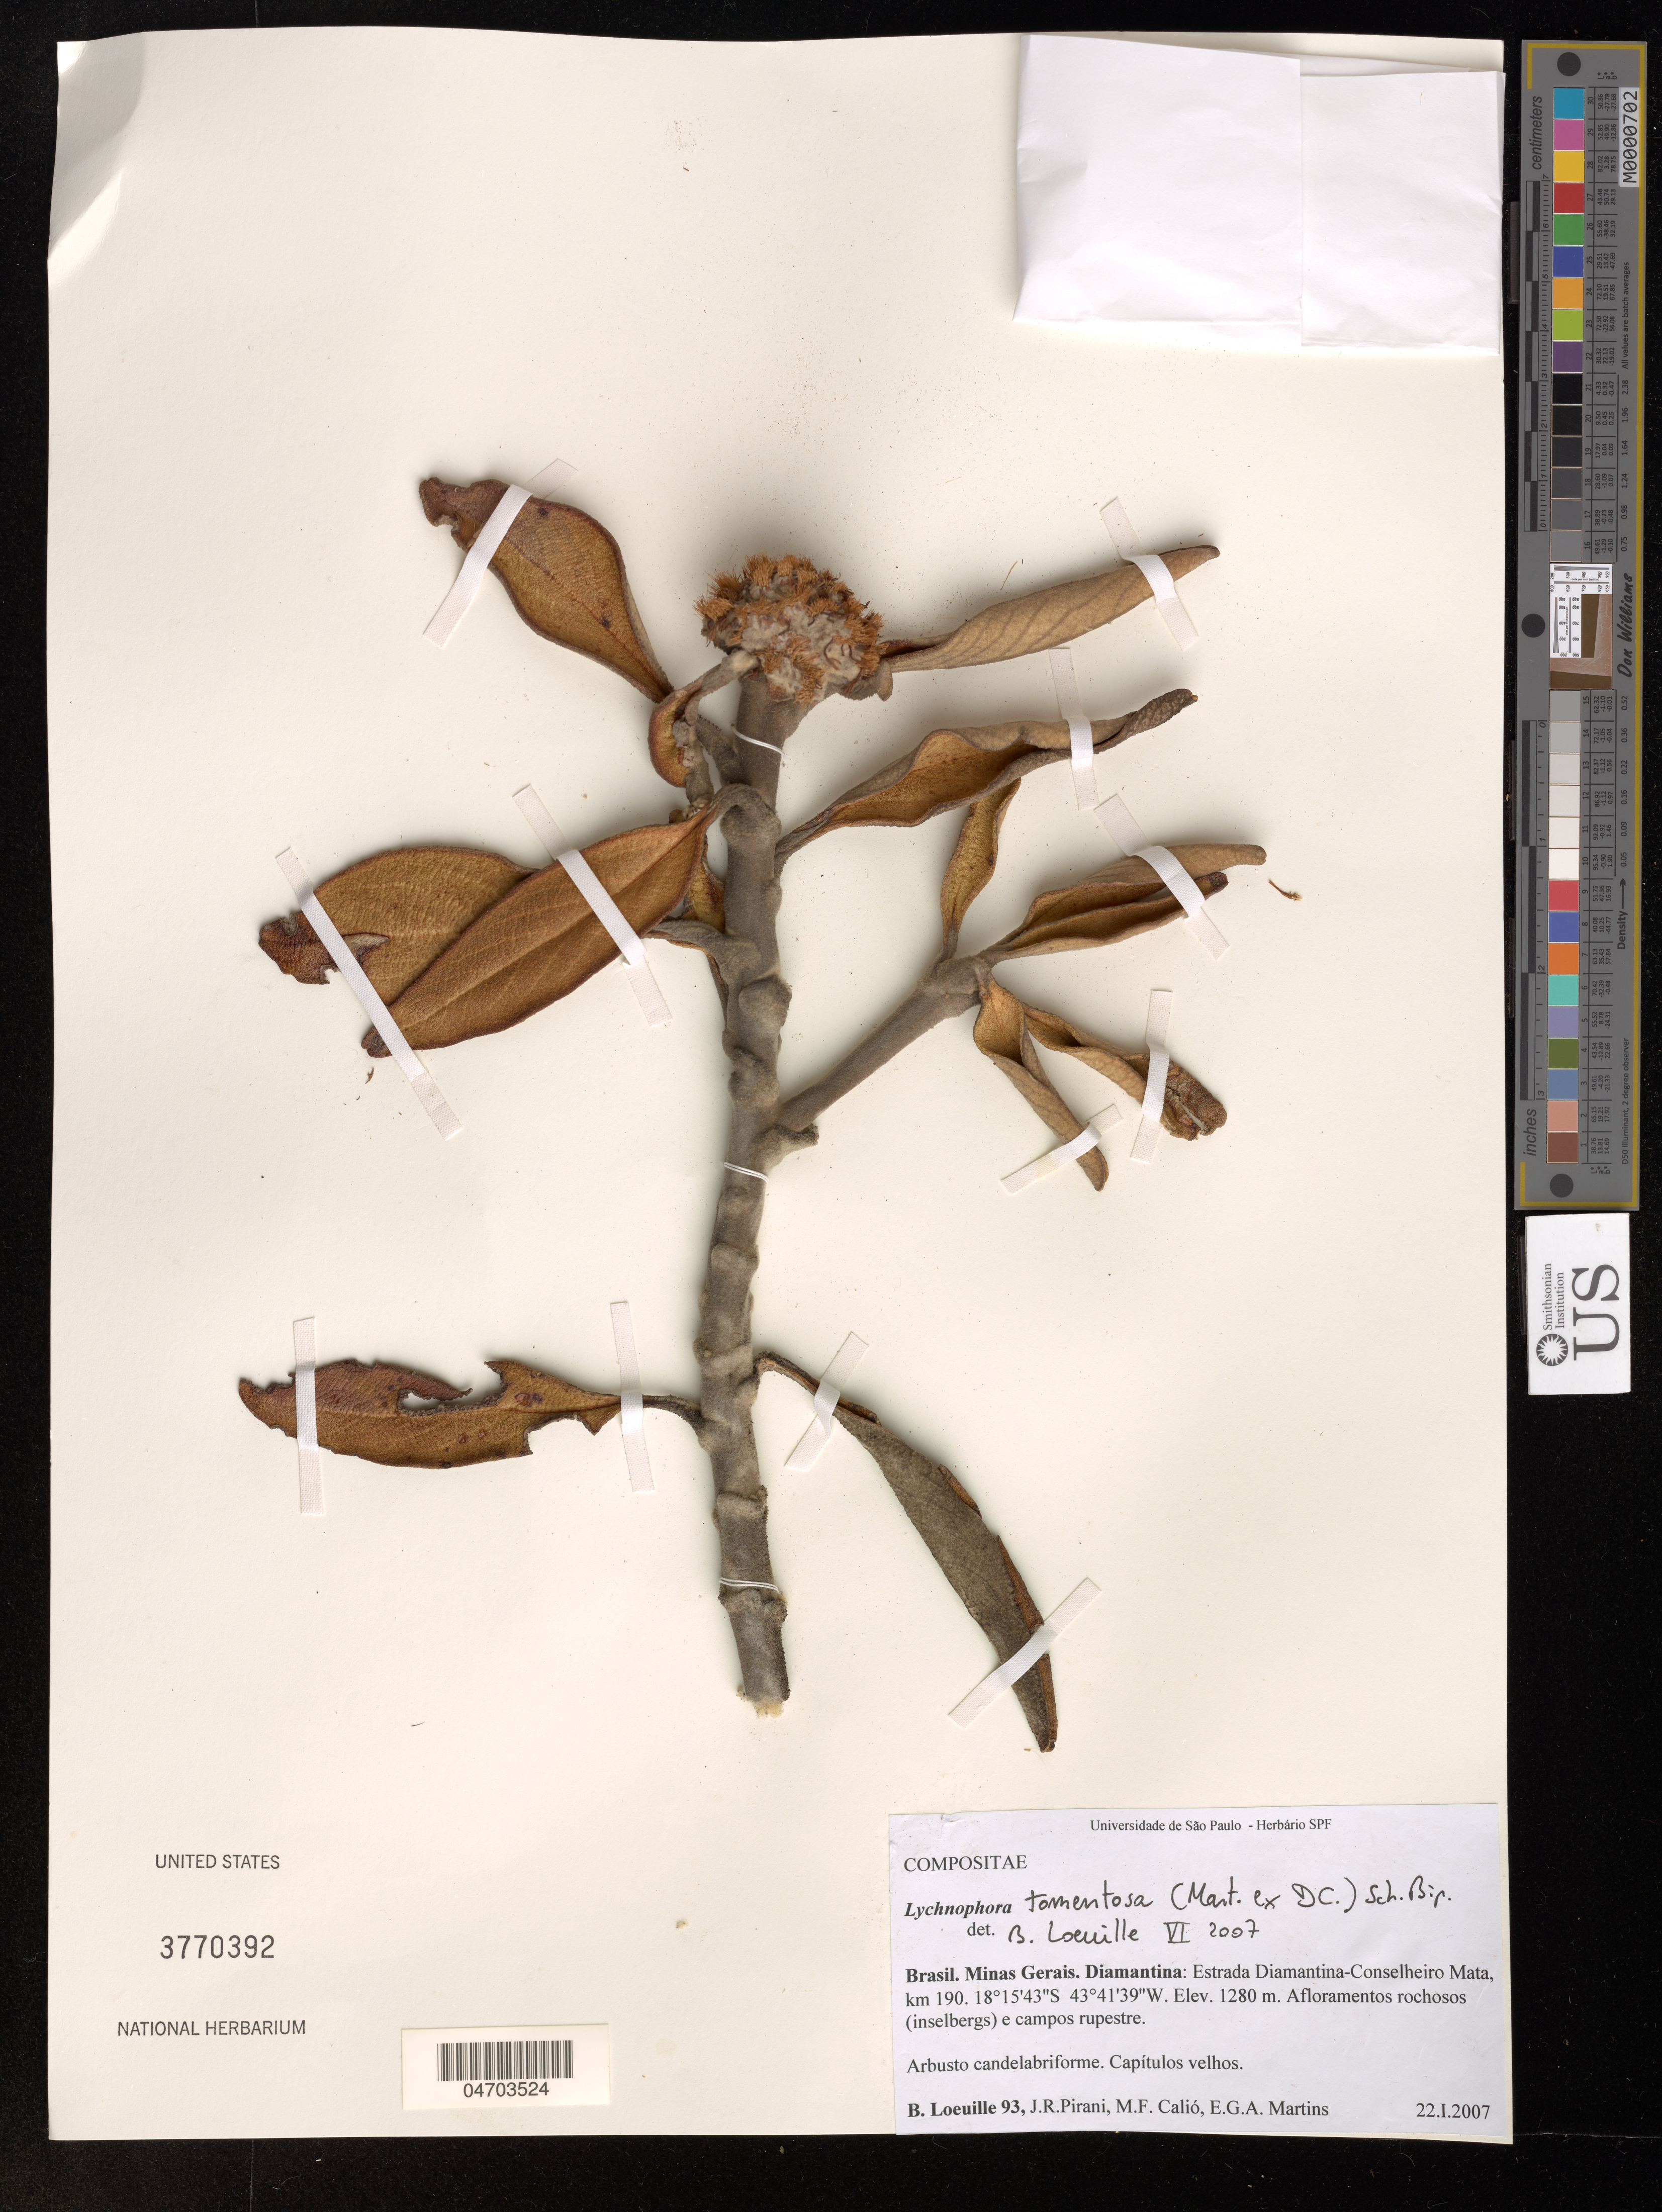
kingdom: Plantae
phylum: Tracheophyta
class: Magnoliopsida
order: Asterales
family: Asteraceae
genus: Lychnophora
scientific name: Lychnophora tomentosa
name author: (Mart. ex DC.) Sch. Bip.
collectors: B. Loeuille, J. Pirani & M. Calió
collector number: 93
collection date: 2007-01-22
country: Brazil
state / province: Minas Gerais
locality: Diamantina: Estrada Diamantina-Conselheiro Mata, km 190.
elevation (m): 1280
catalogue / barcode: US 3770392